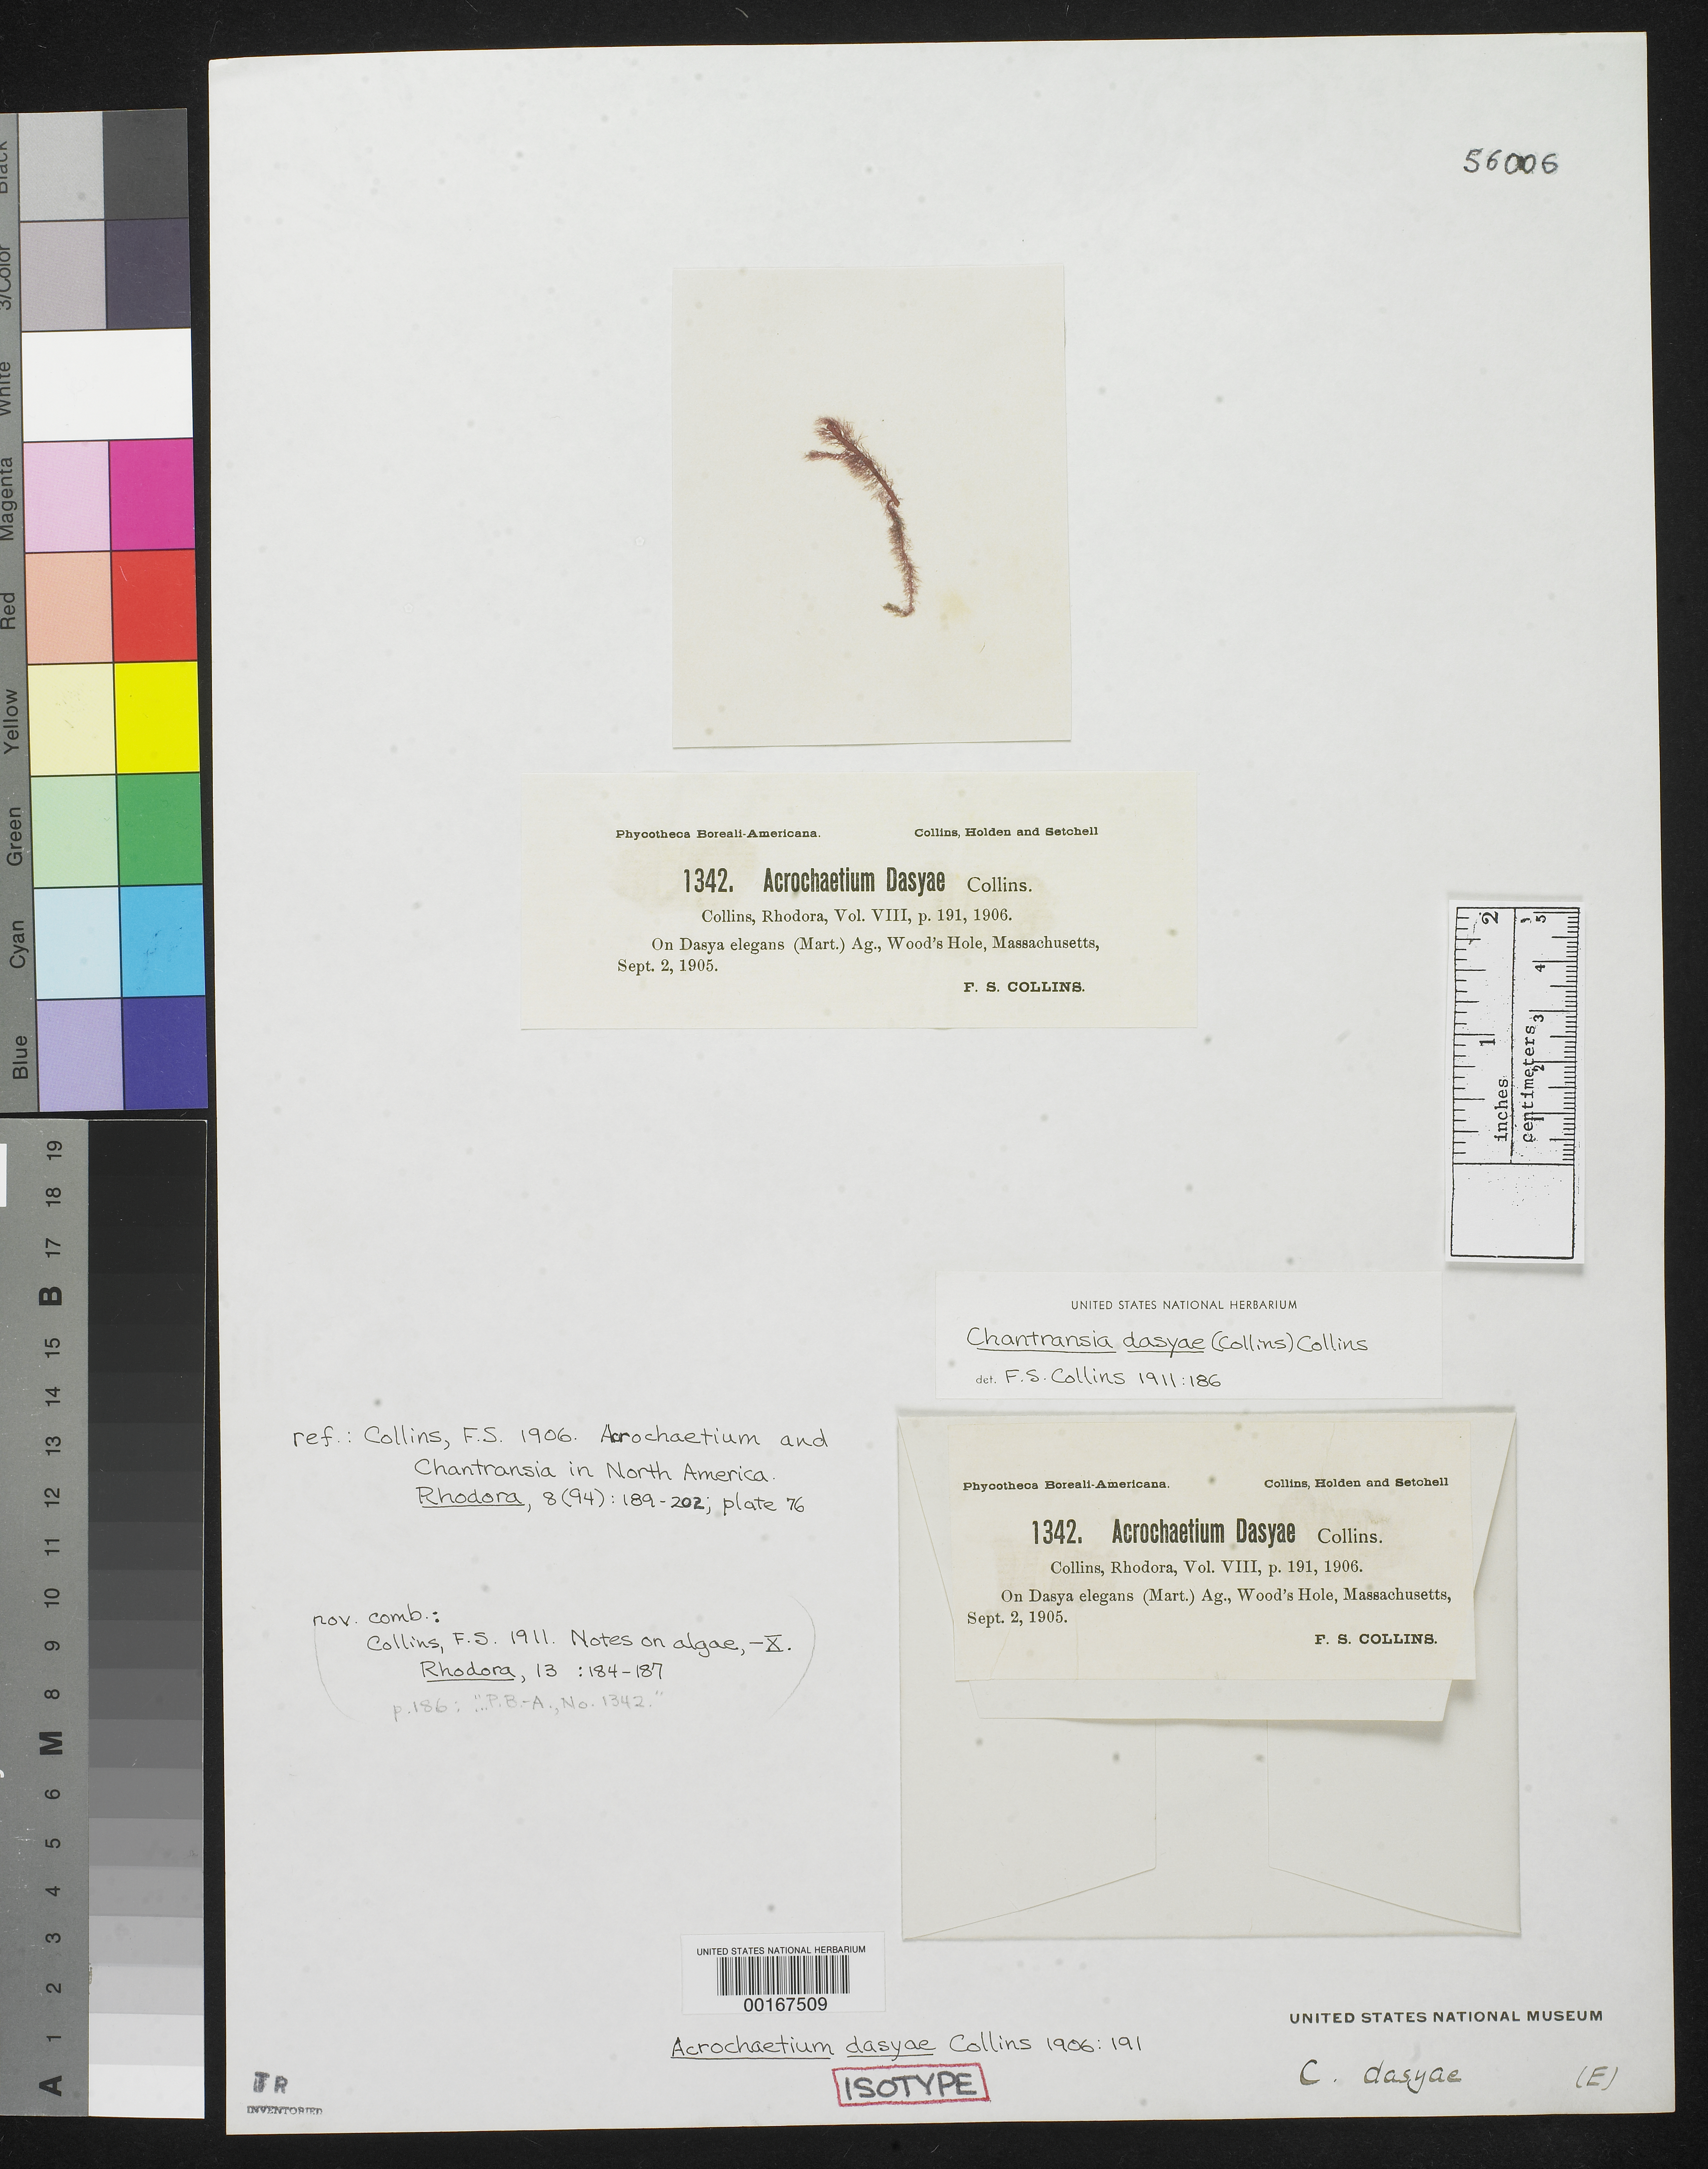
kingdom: Plantae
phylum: Rhodophyta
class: Florideophyceae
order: Acrochaetiales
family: Acrochaetiaceae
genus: Acrochaetium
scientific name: Acrochaetium dasyae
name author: Collins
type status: Isotype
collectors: F. Collins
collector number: PB-A 1342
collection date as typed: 02 Sep 1905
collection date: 1905-09-02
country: United States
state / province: Massachusetts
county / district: Barnstable County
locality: Woods Hole.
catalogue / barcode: US 56006